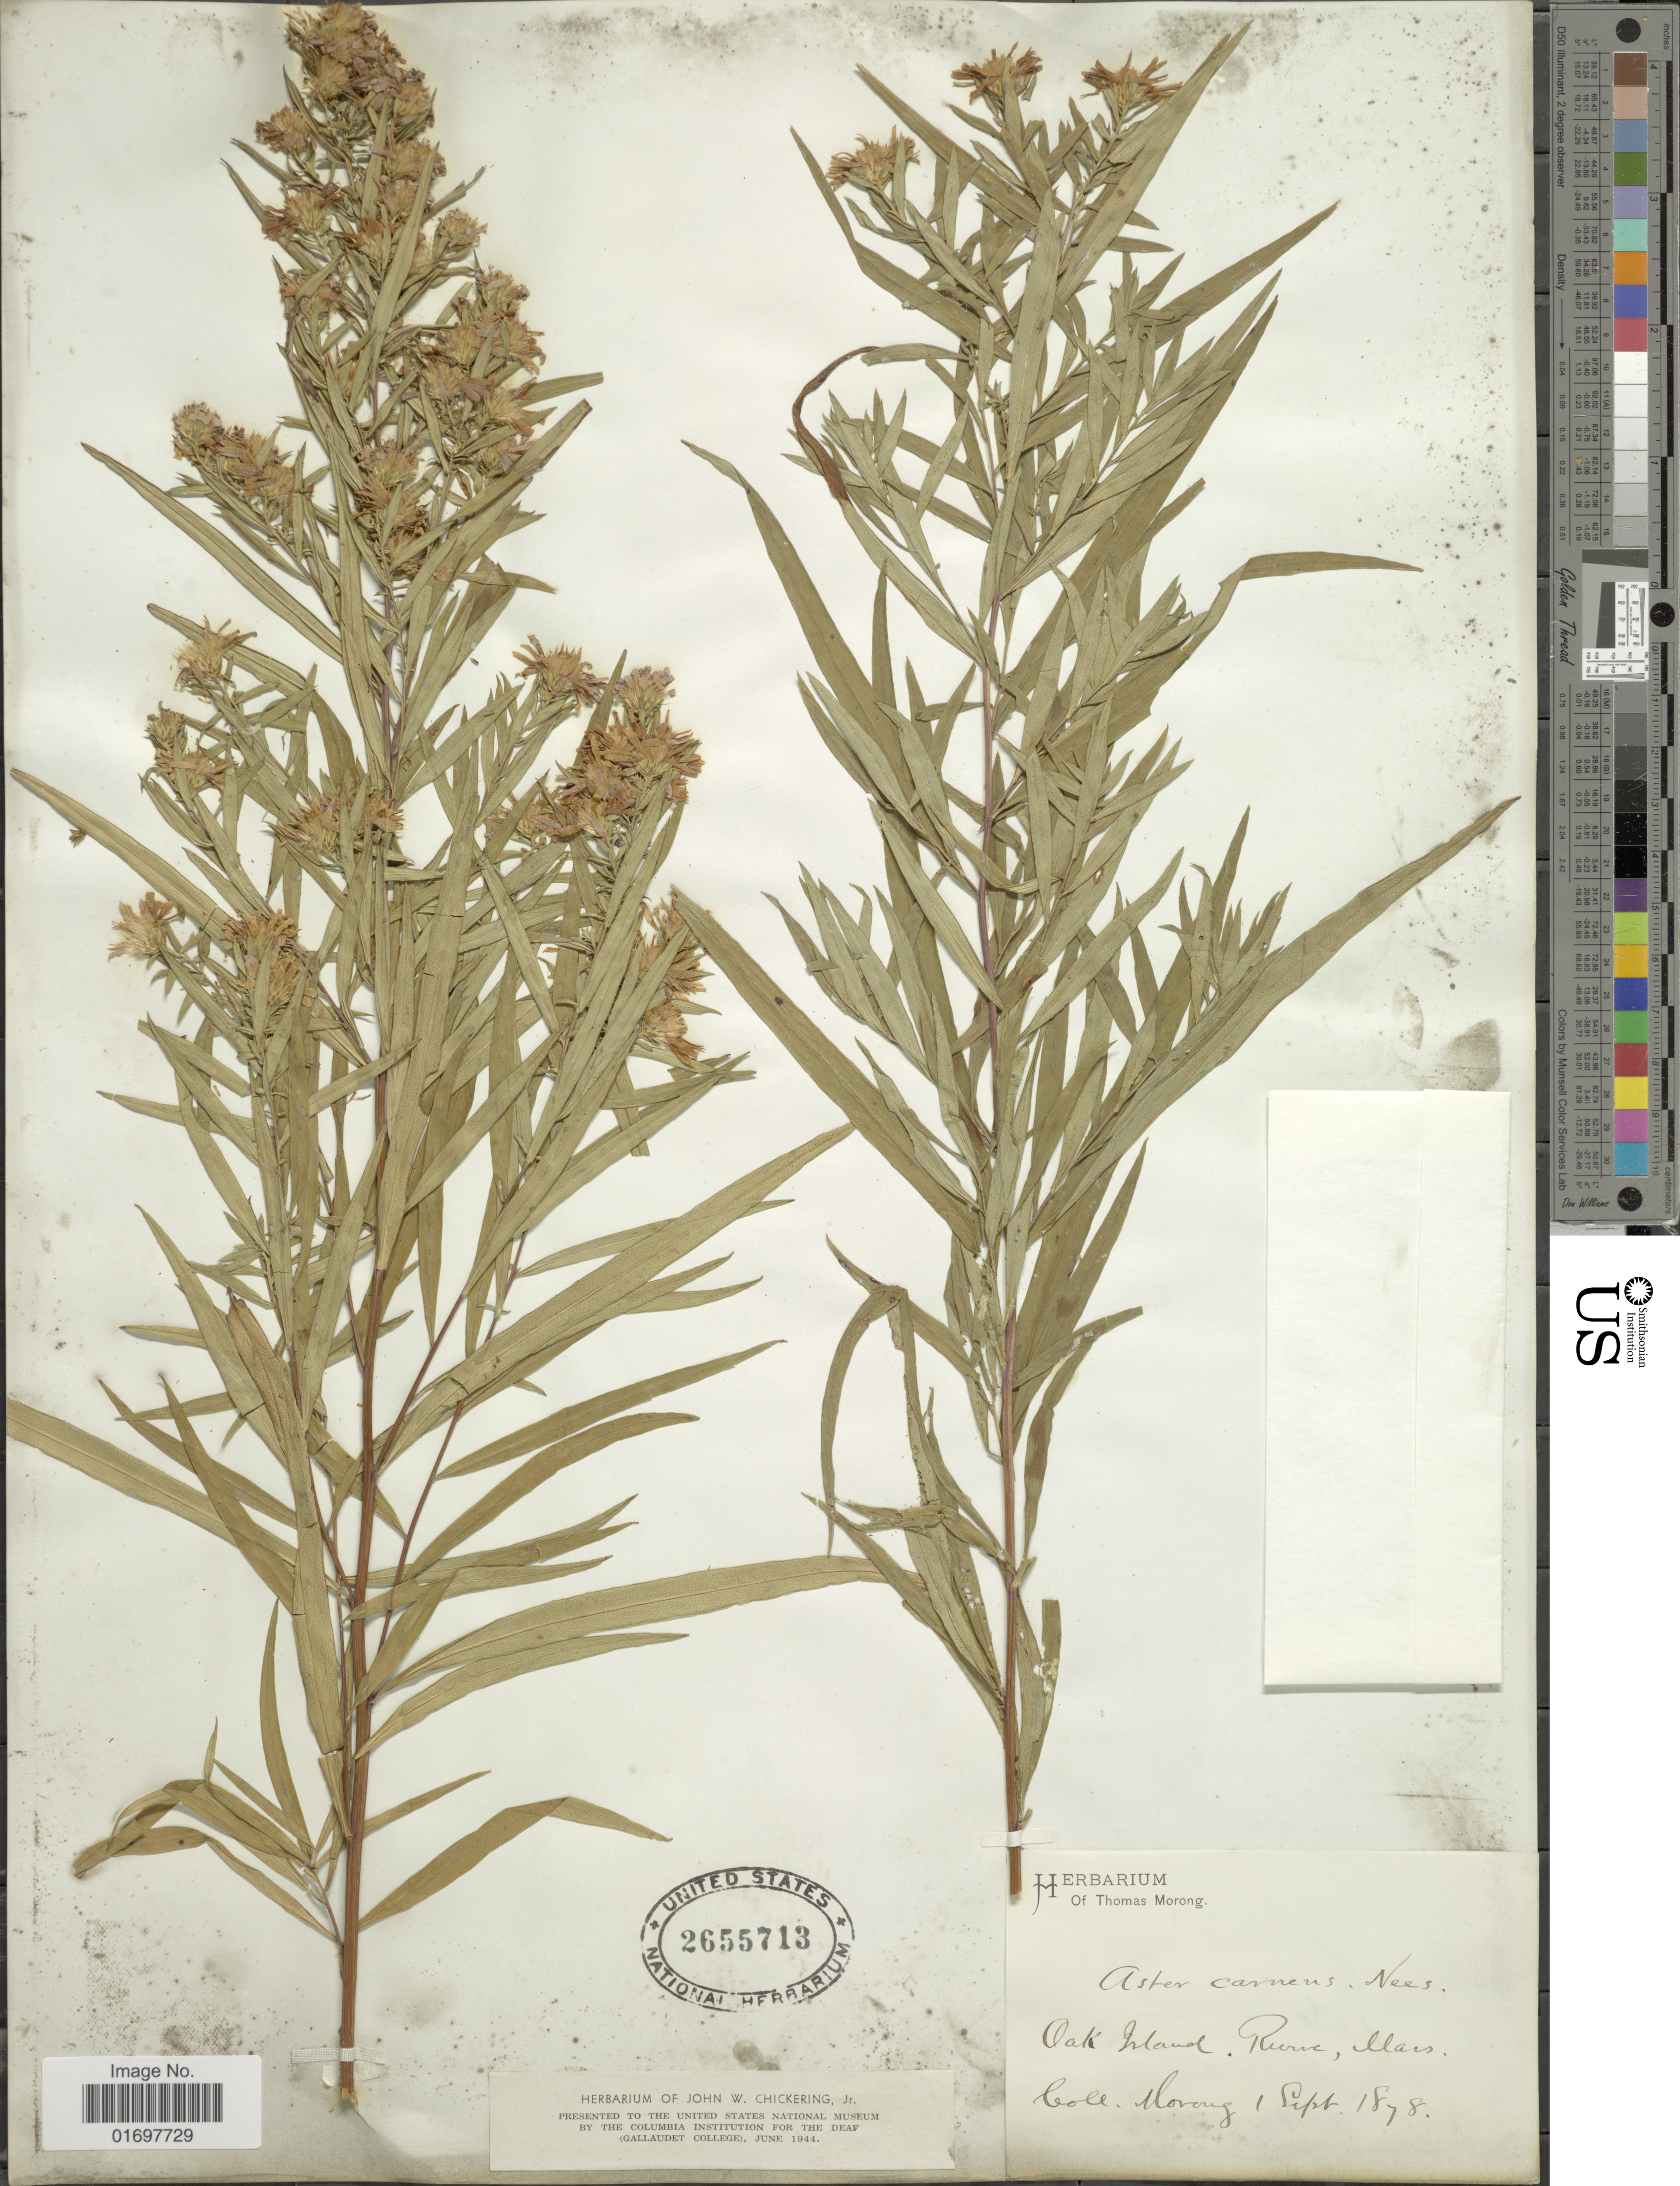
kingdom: Plantae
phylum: Tracheophyta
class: Magnoliopsida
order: Asterales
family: Asteraceae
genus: Symphyotrichum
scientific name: Symphyotrichum novi-belgii var. novi-belgii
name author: (L.) G.L. Nesom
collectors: ex herb. T. Morong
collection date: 1878-09-01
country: United States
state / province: Massachusetts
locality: Oak Island, Reserve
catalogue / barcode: US 2655713